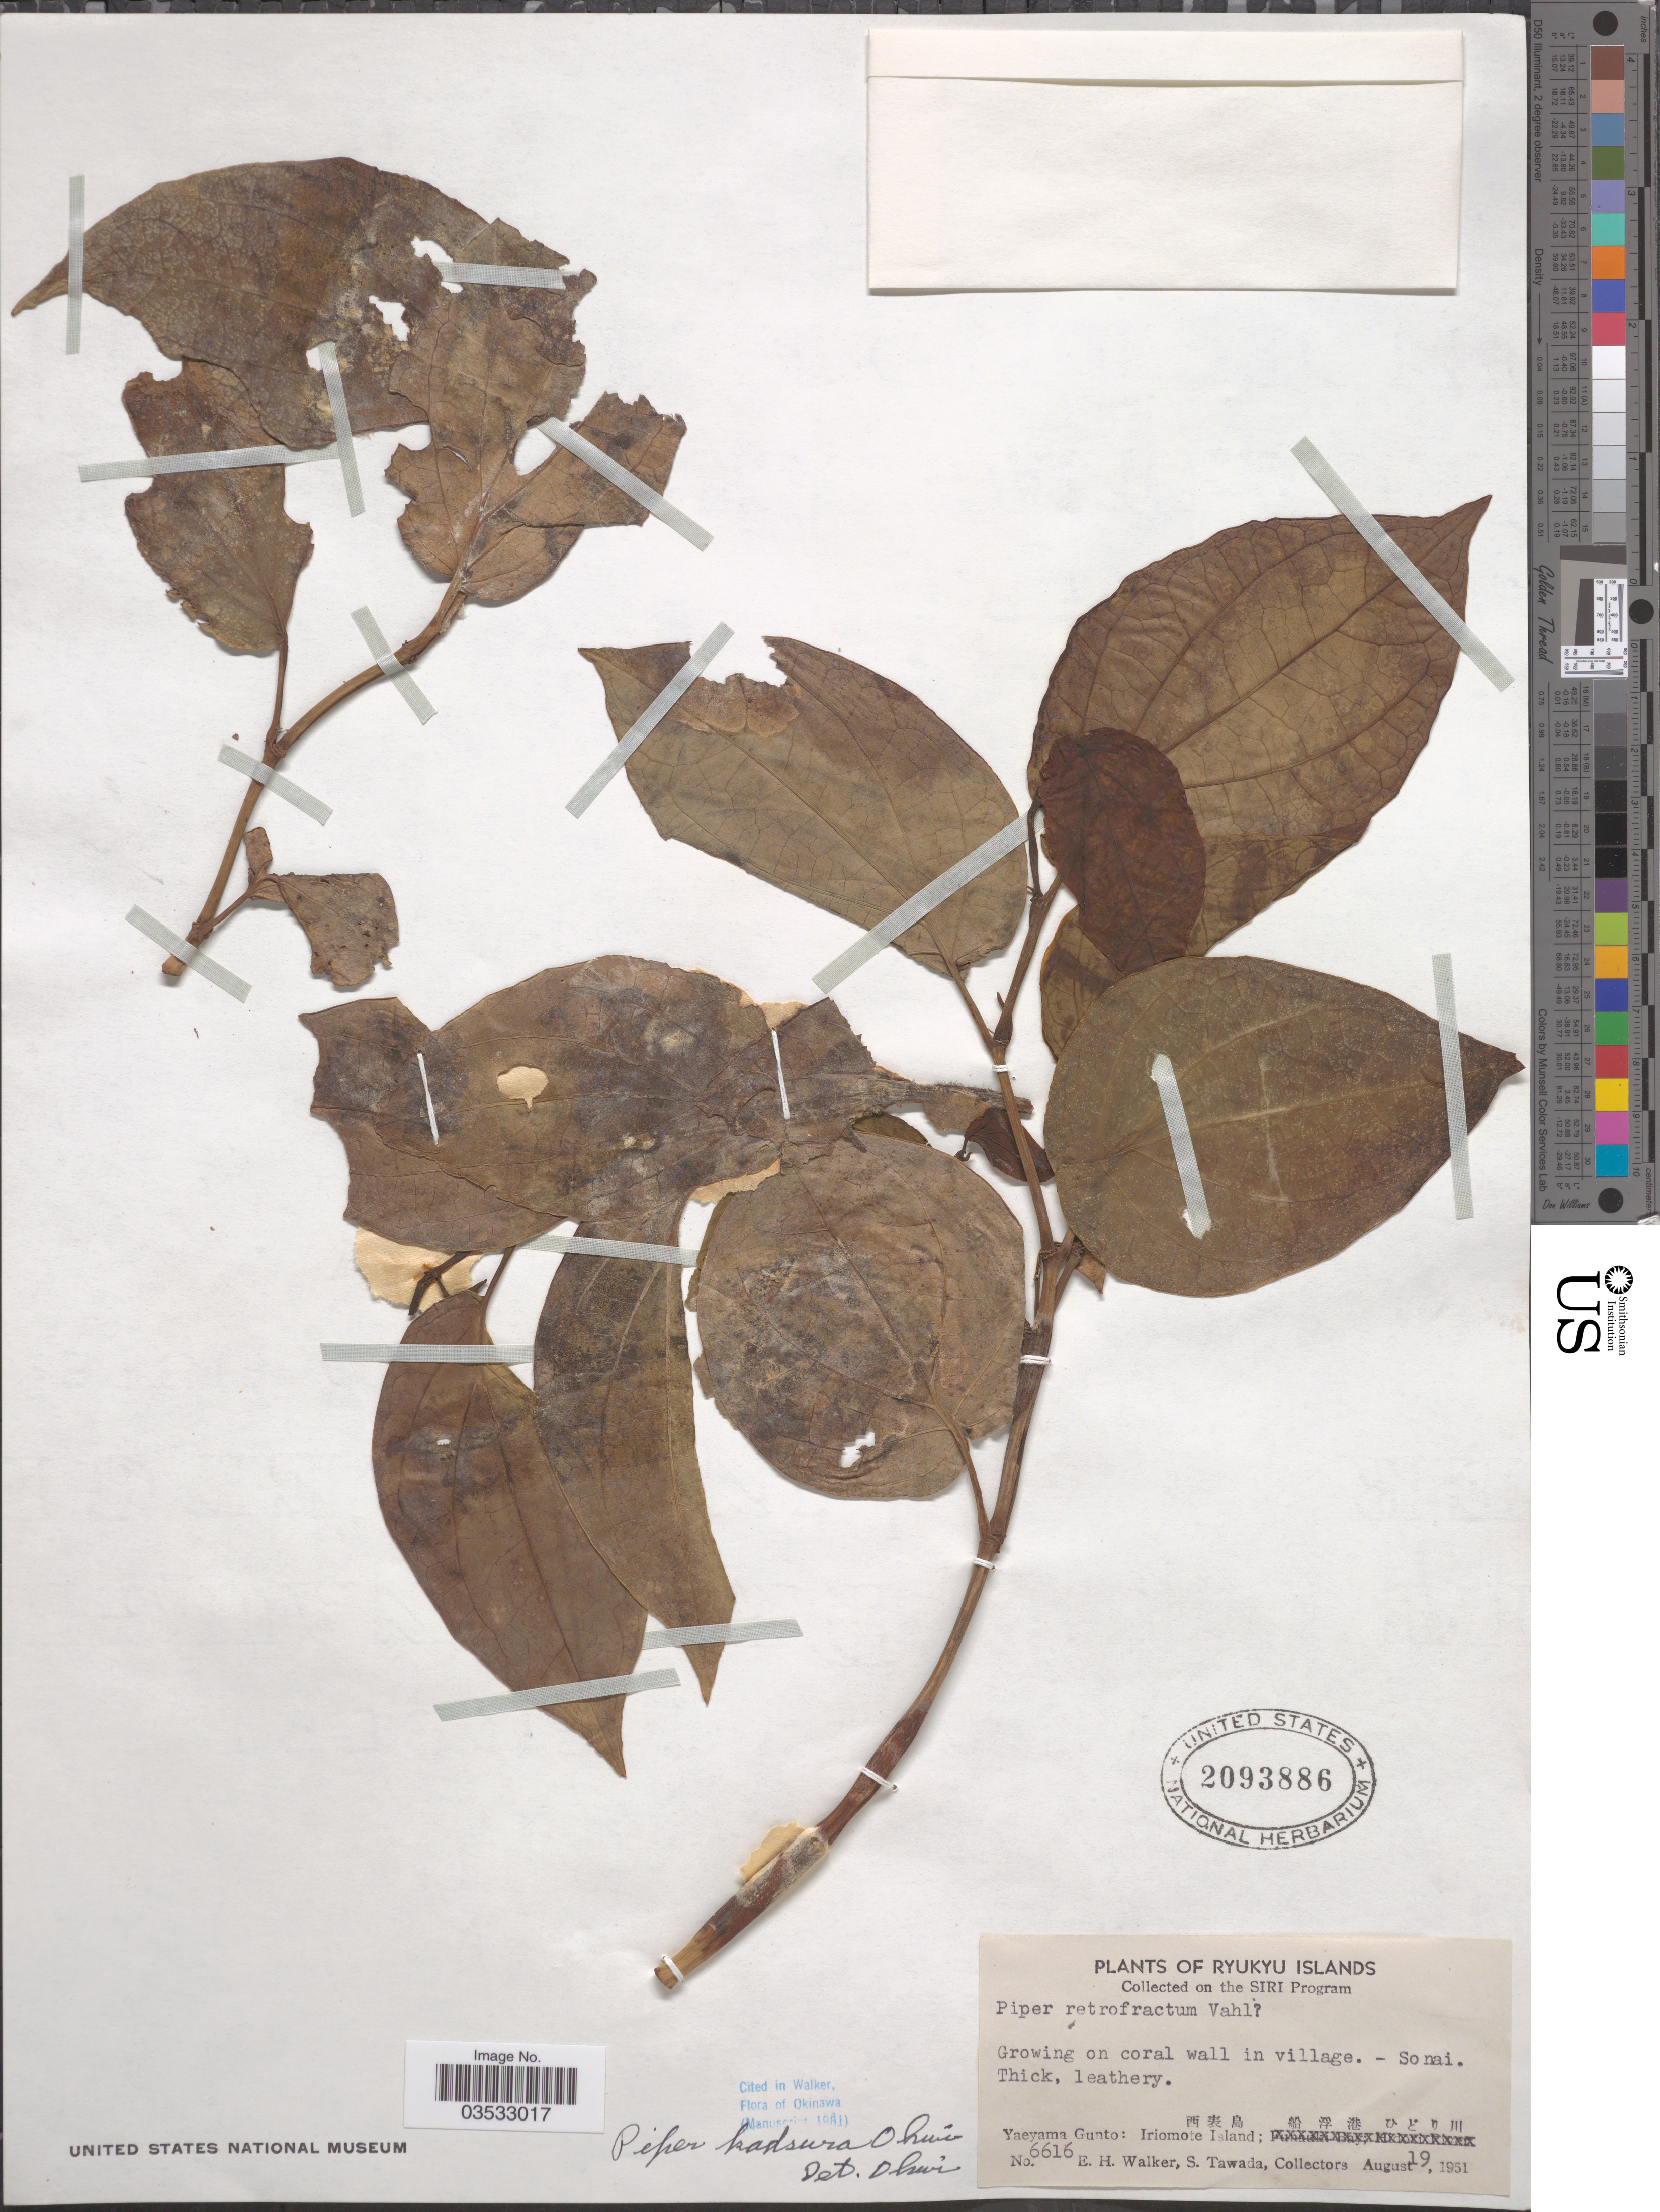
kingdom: Plantae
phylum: Tracheophyta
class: Magnoliopsida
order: Piperales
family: Piperaceae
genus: Piper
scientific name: Piper kadsura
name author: (Choisy) Ohwi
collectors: E. H. Walker & S. Tawada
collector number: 6616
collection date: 1951-08-19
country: Japan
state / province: Okinawa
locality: Ryukyu Islands. Sonai. Yaeyama Gunto: Iriomote Island; X.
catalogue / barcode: US 2093886